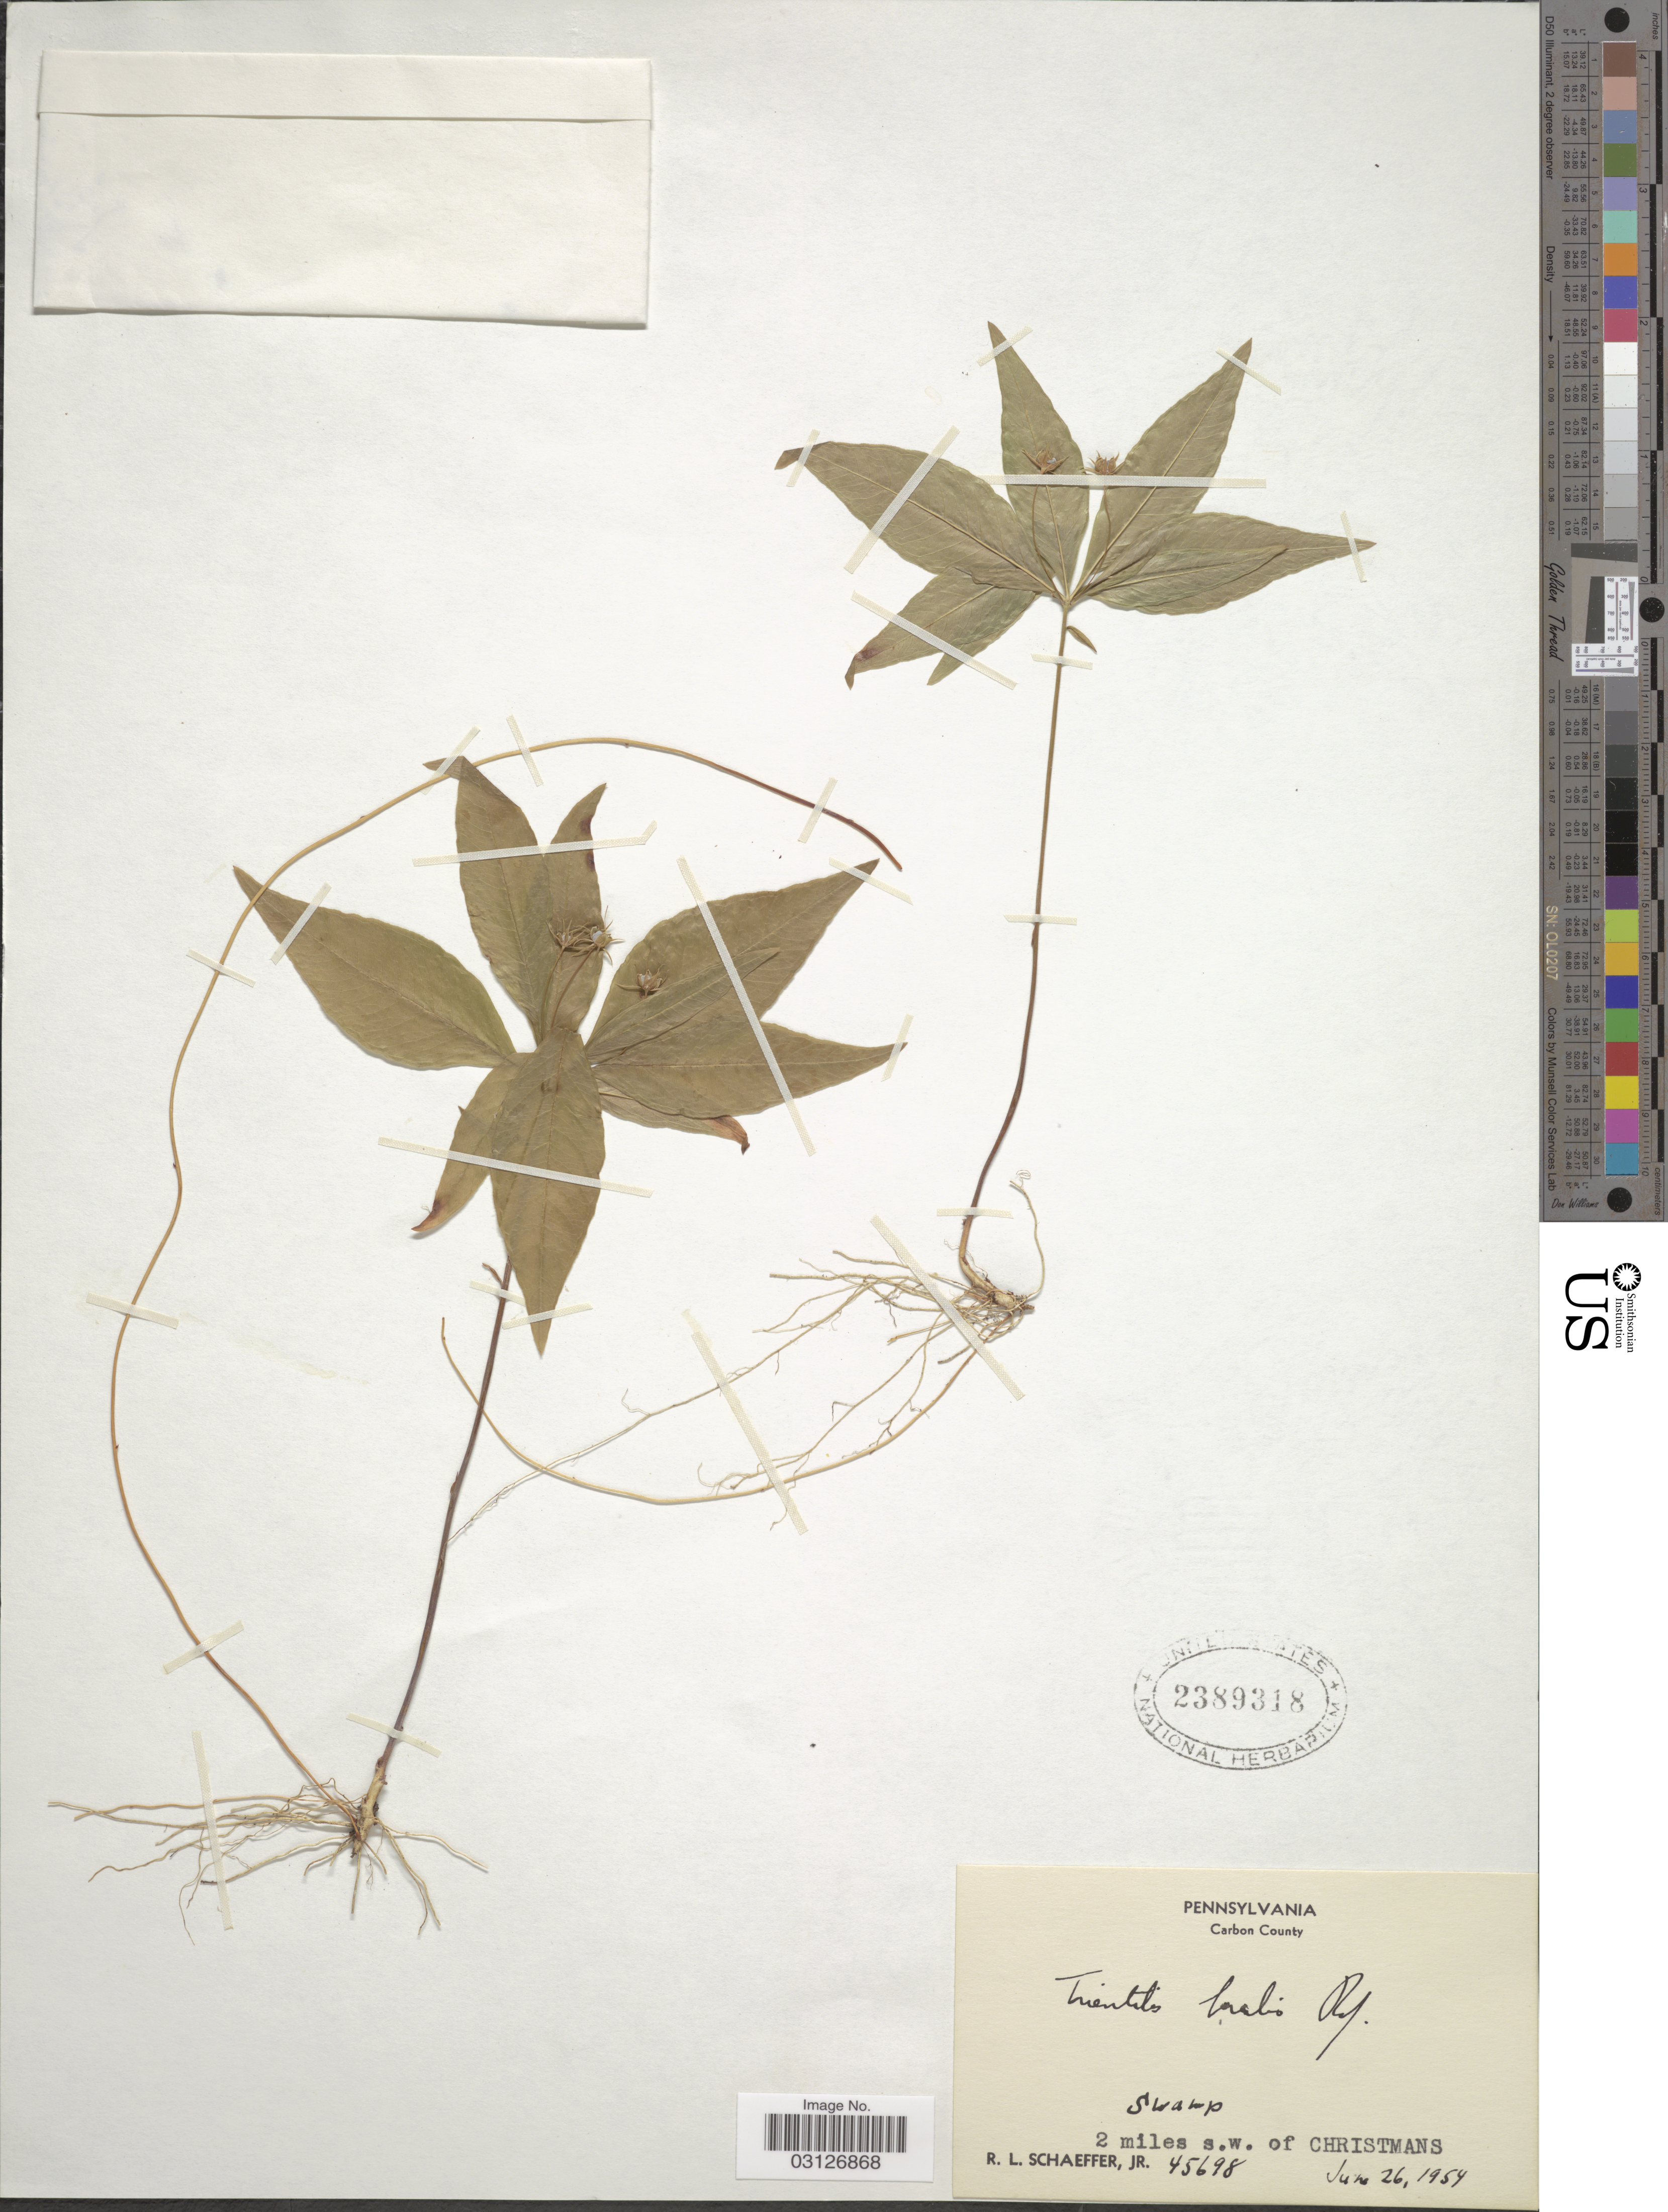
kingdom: Plantae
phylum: Tracheophyta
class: Magnoliopsida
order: Ericales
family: Primulaceae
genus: Trientalis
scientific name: Trientalis borealis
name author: Raf.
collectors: R. L. Schaeffer Jr.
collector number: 45698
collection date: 1954-06-26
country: United States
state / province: Pennsylvania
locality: Carbon County. 2 miles s.w. of Christmans.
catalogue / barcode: US 2389318